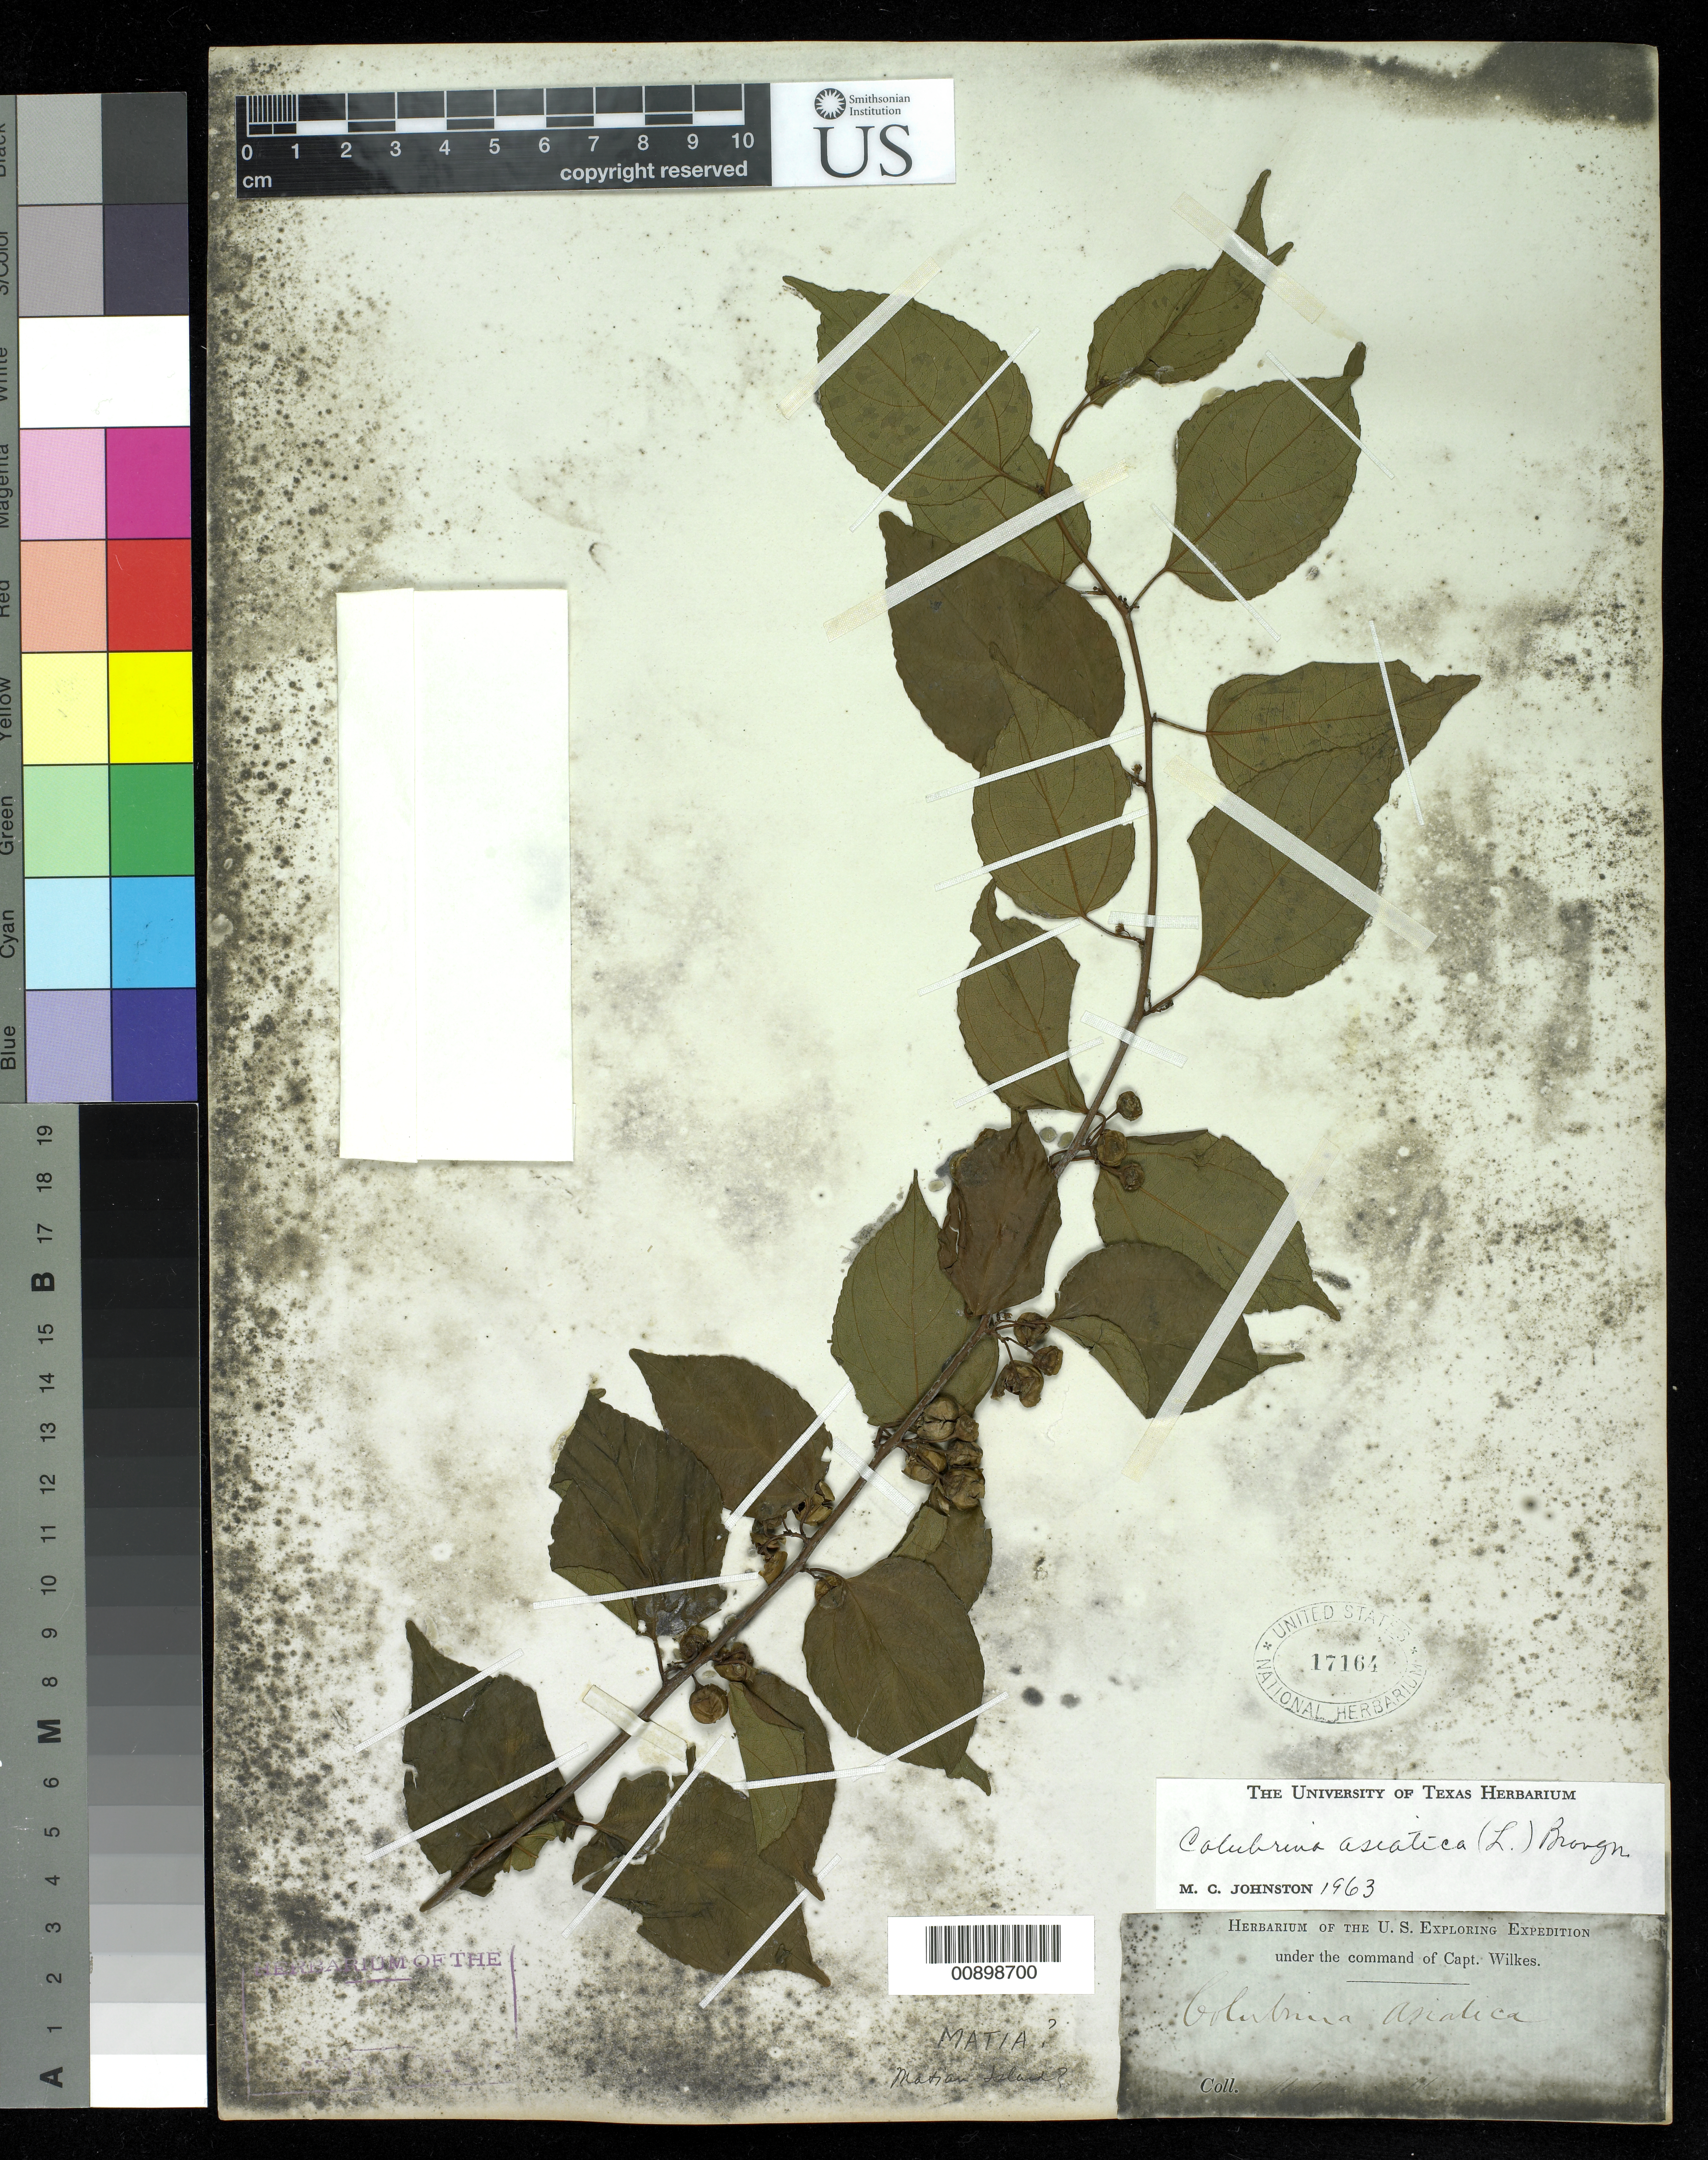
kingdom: Plantae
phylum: Tracheophyta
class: Magnoliopsida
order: Rosales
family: Rhamnaceae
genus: Colubrina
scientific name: Colubrina asiatica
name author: (L.) Brongn.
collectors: Wilkes Explor. Exped.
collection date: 1838/1842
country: French Polynesia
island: Matia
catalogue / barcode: US 17164